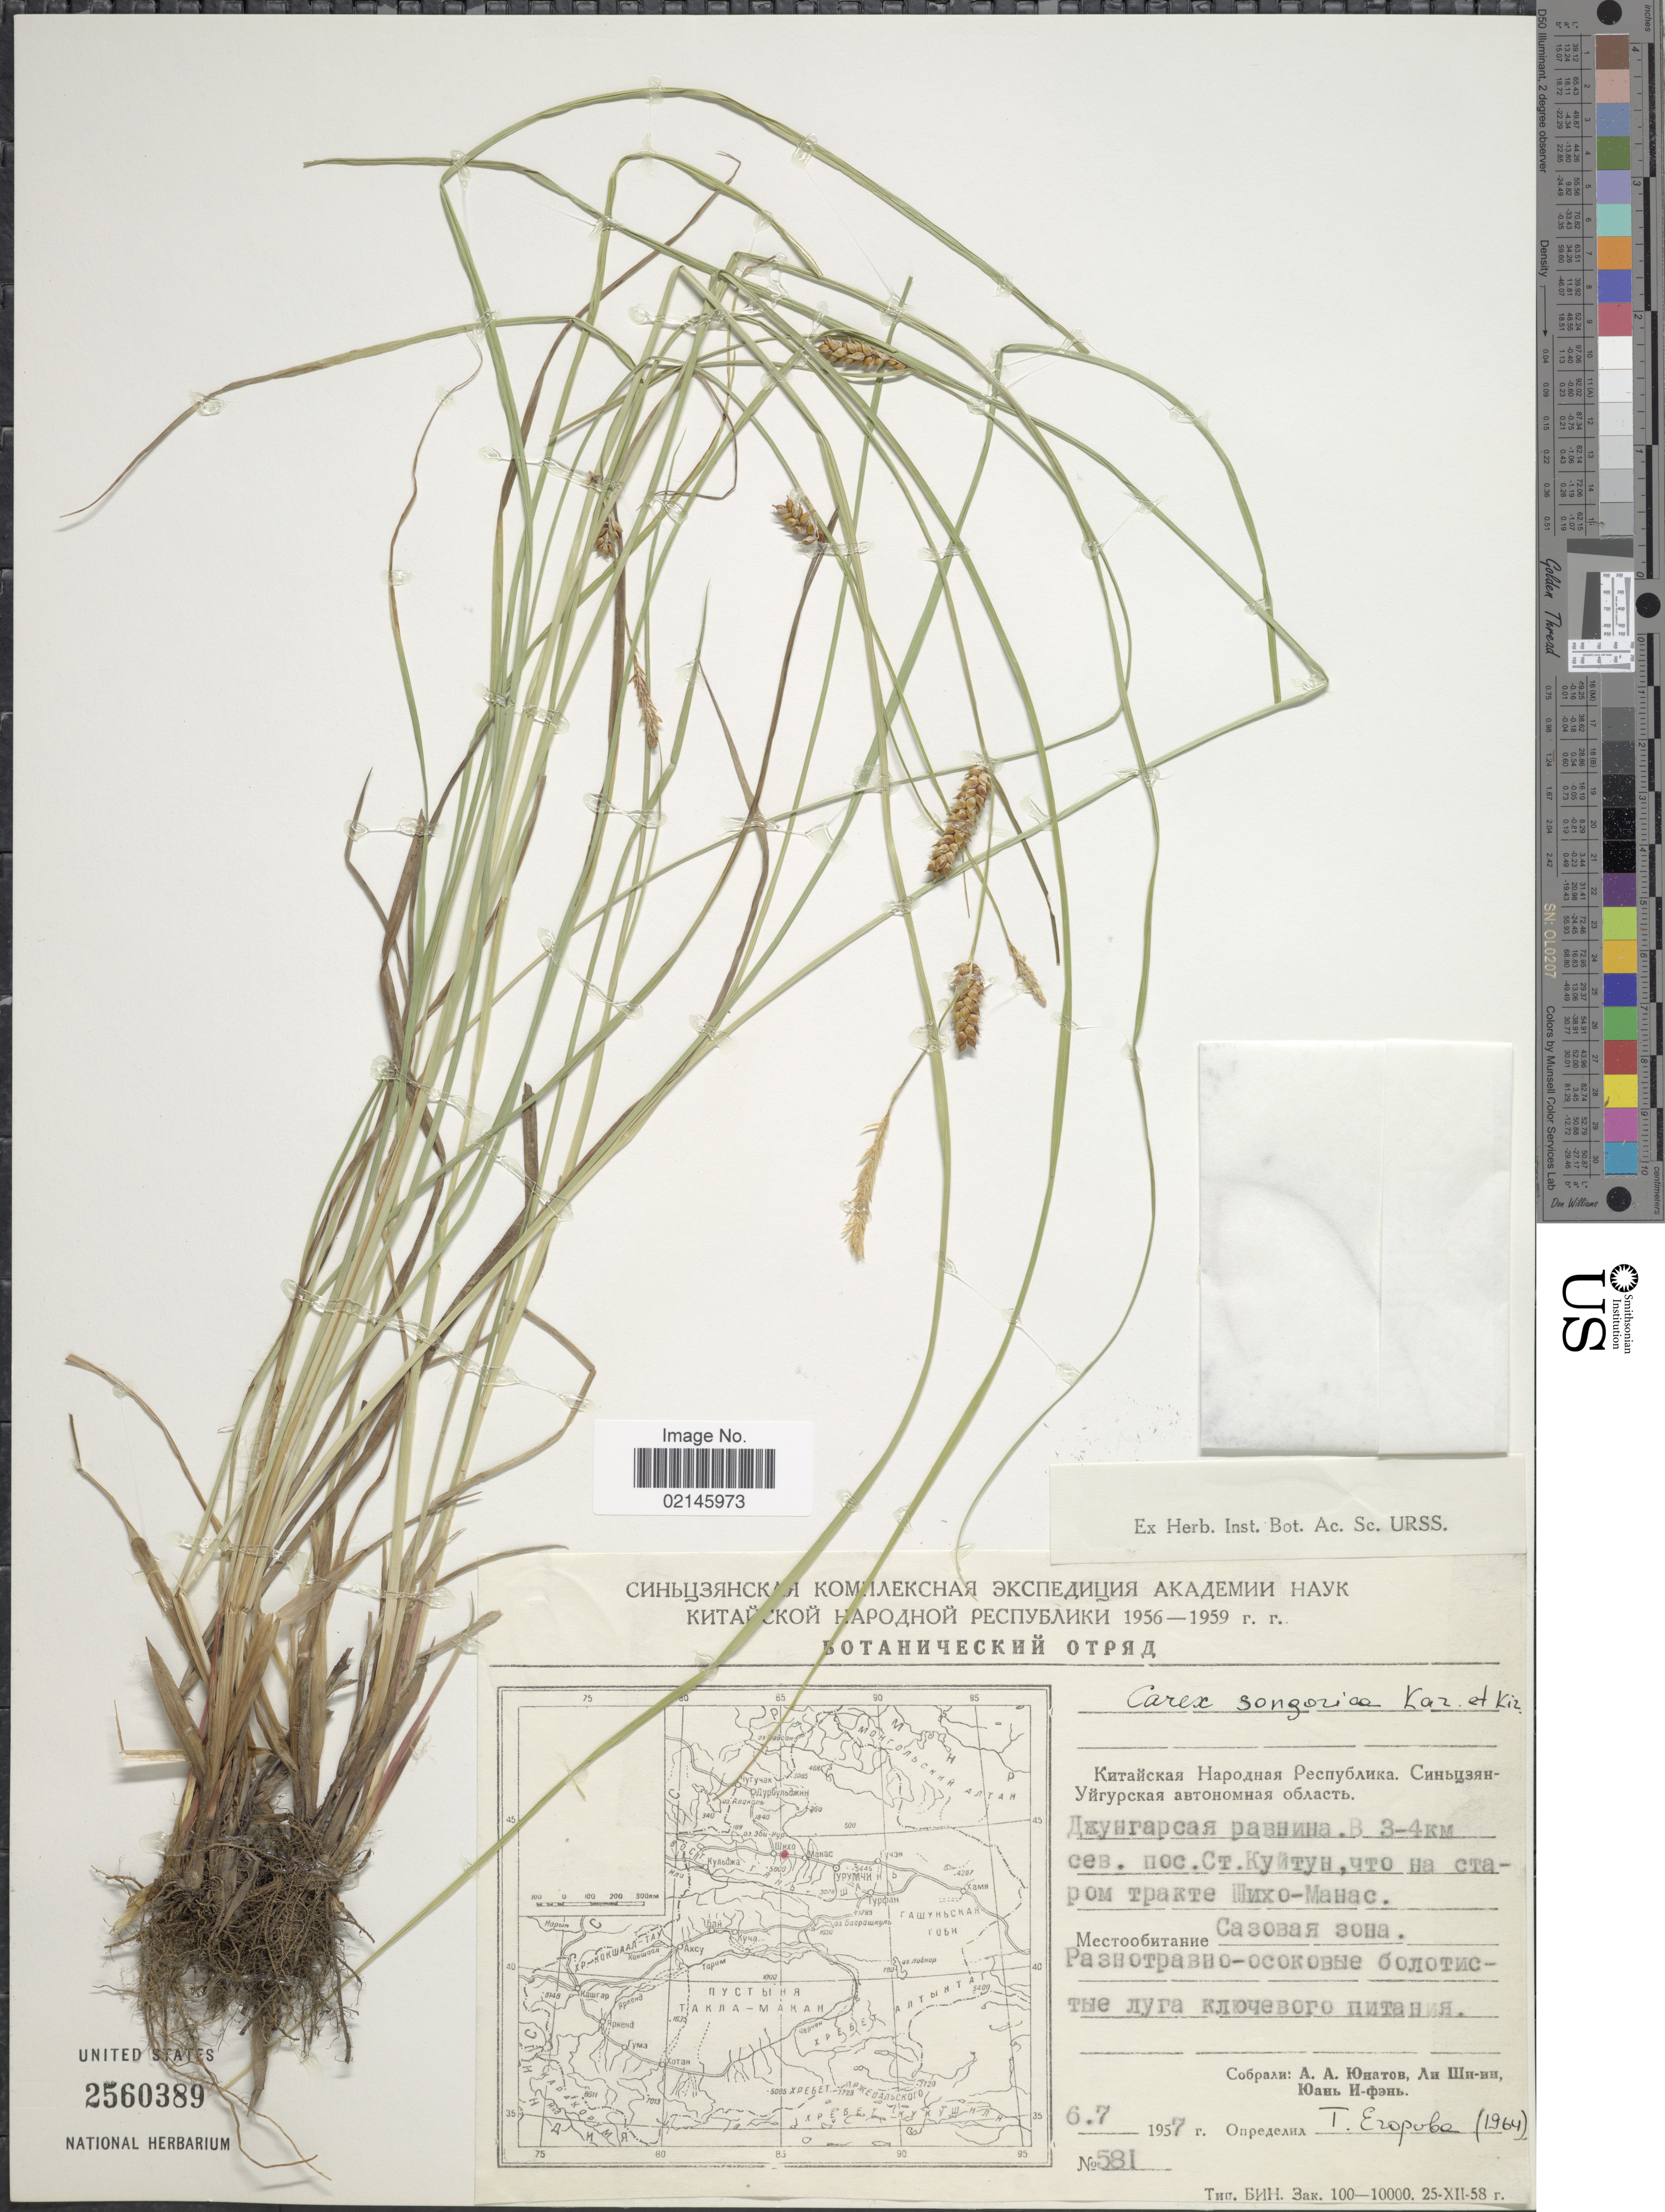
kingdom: Plantae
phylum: Tracheophyta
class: Liliopsida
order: Poales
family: Cyperaceae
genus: Carex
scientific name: Carex songorica Kar. & Kir., nom. illeg.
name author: Kar. & Kir.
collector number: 581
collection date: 1957-07-06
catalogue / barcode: US 2560389